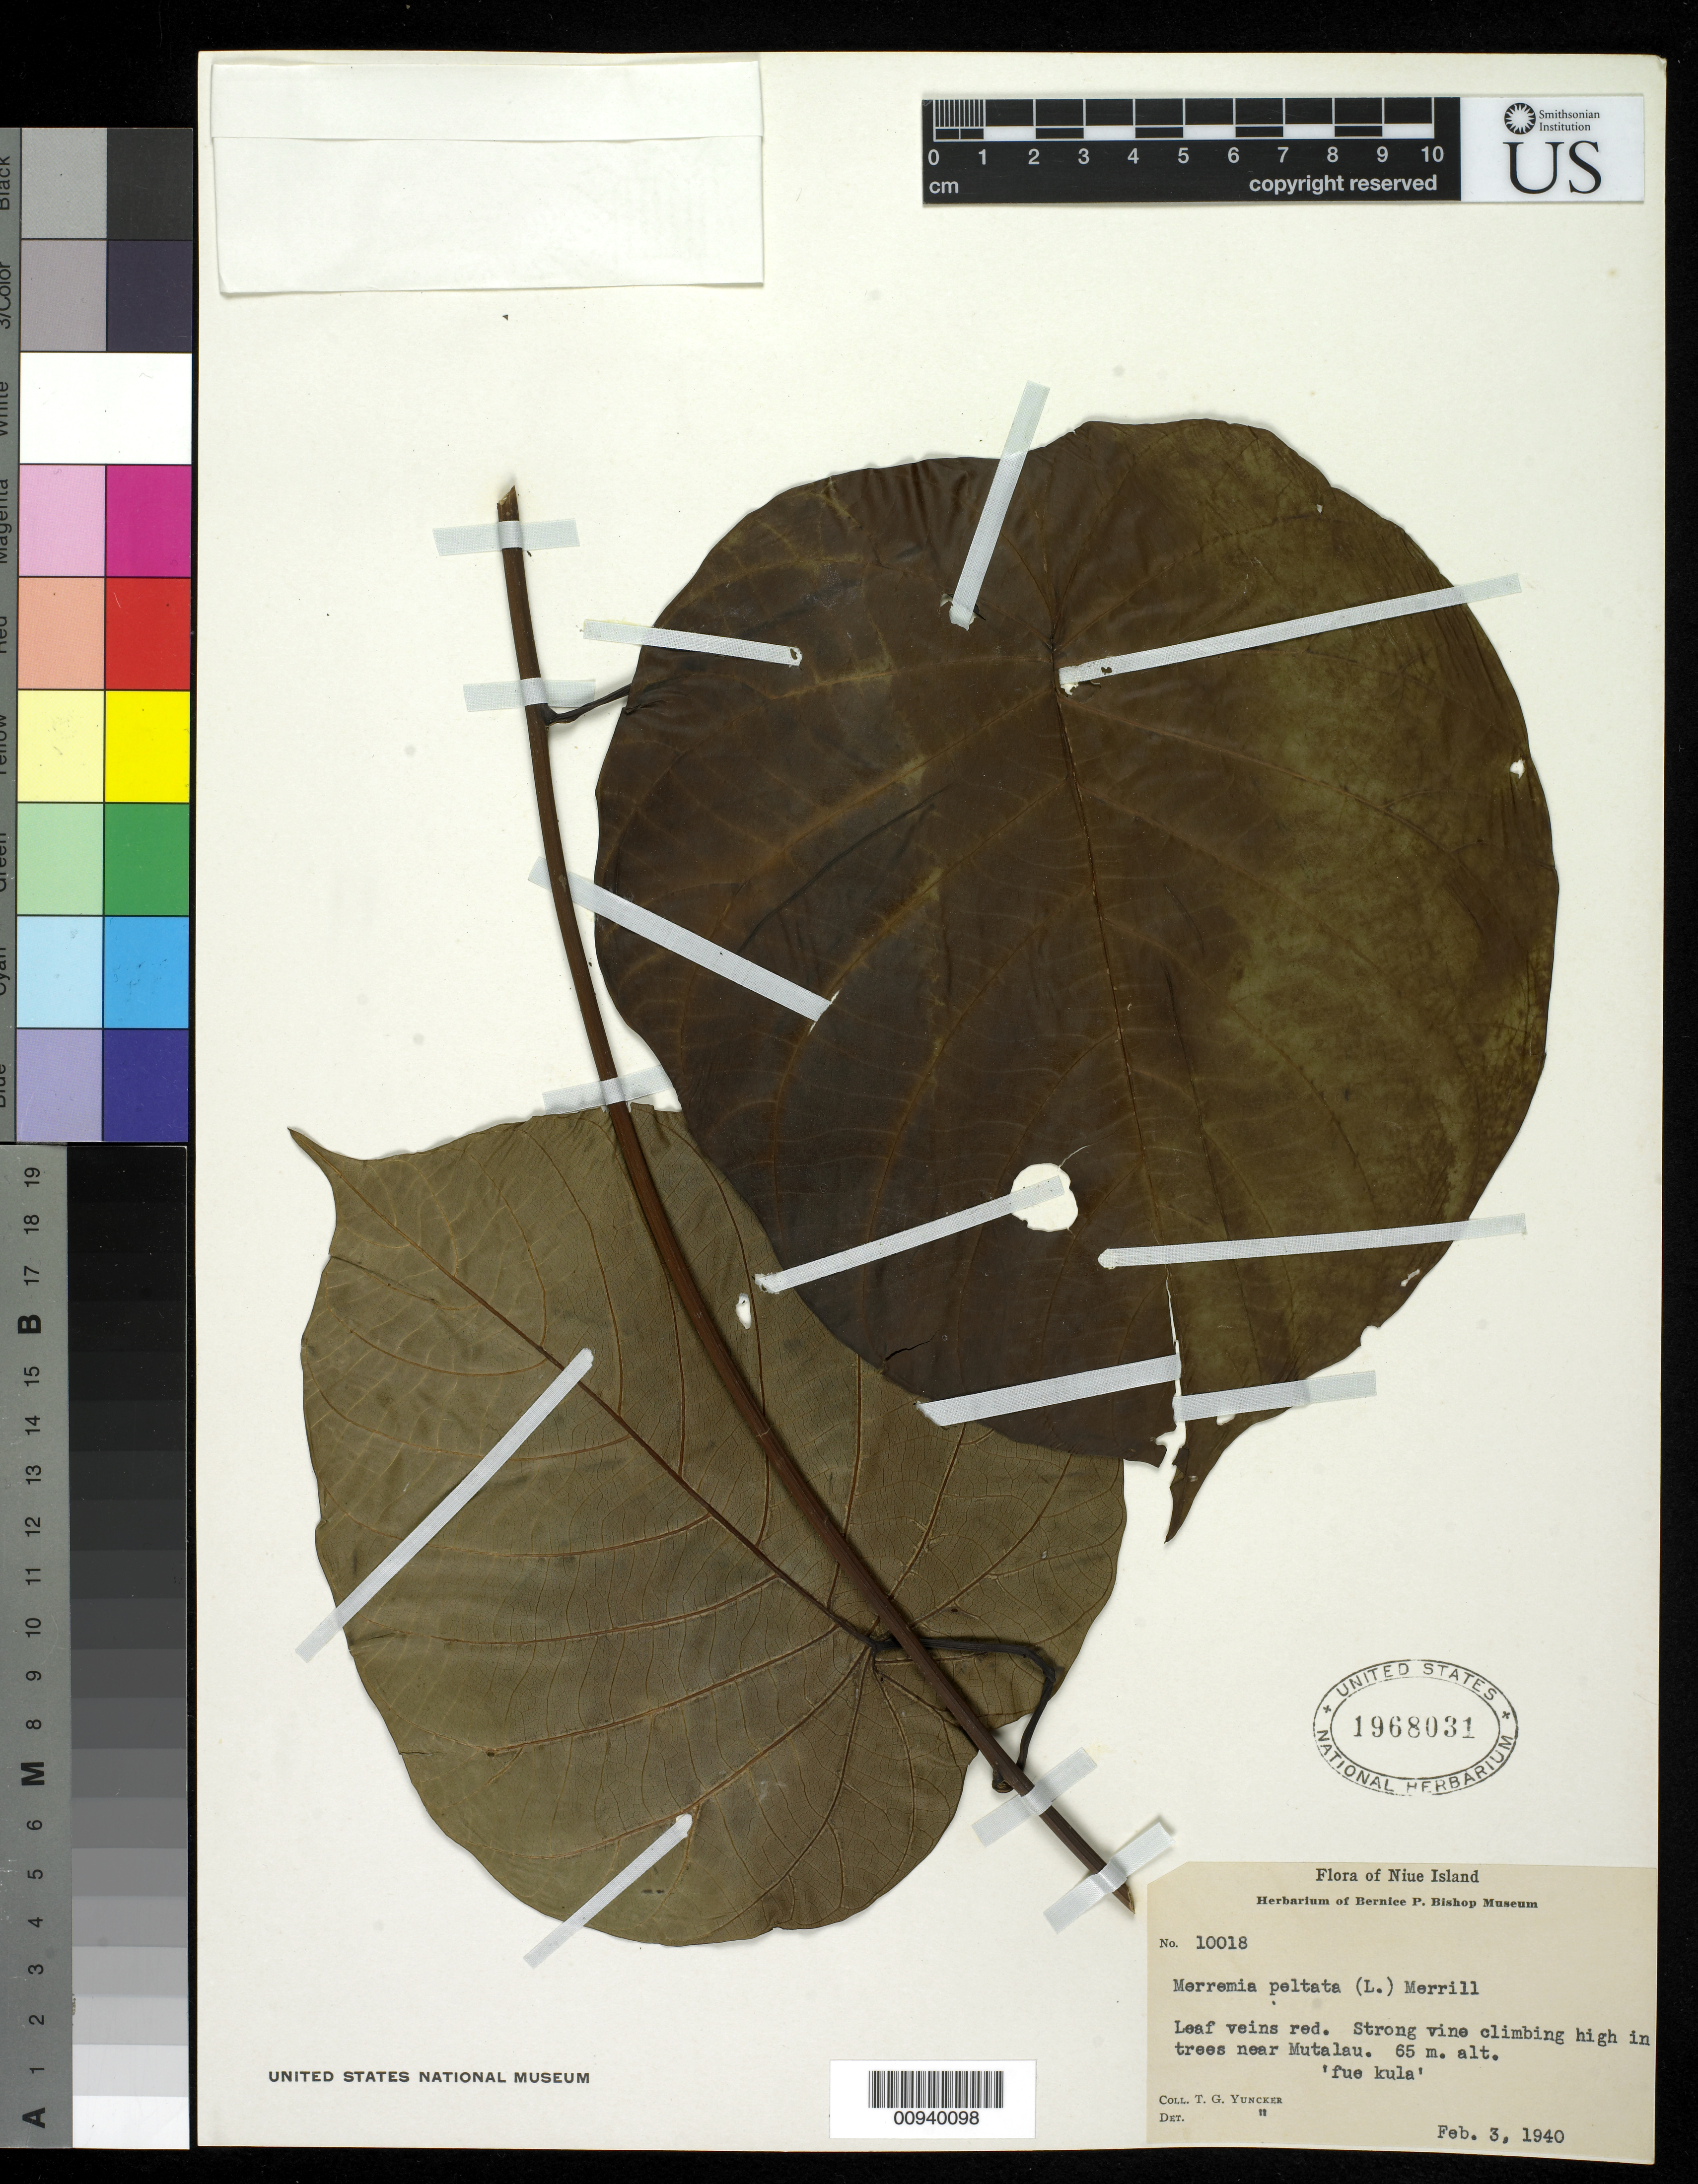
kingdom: Plantae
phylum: Tracheophyta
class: Magnoliopsida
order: Solanales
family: Convolvulaceae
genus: Decalobanthus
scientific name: Decalobanthus peltatus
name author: (L.) A. R. Simões & Staples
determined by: Wagner, W. L., (BOT), Smithsonian Institution - National Museum of Natural History (UNITED STATES)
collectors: T. G. Yuncker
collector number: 10018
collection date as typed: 03 Feb 1940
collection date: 1940-02-03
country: Niue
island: Niue I.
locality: Near Mutalau.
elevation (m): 65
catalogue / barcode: US 1968031